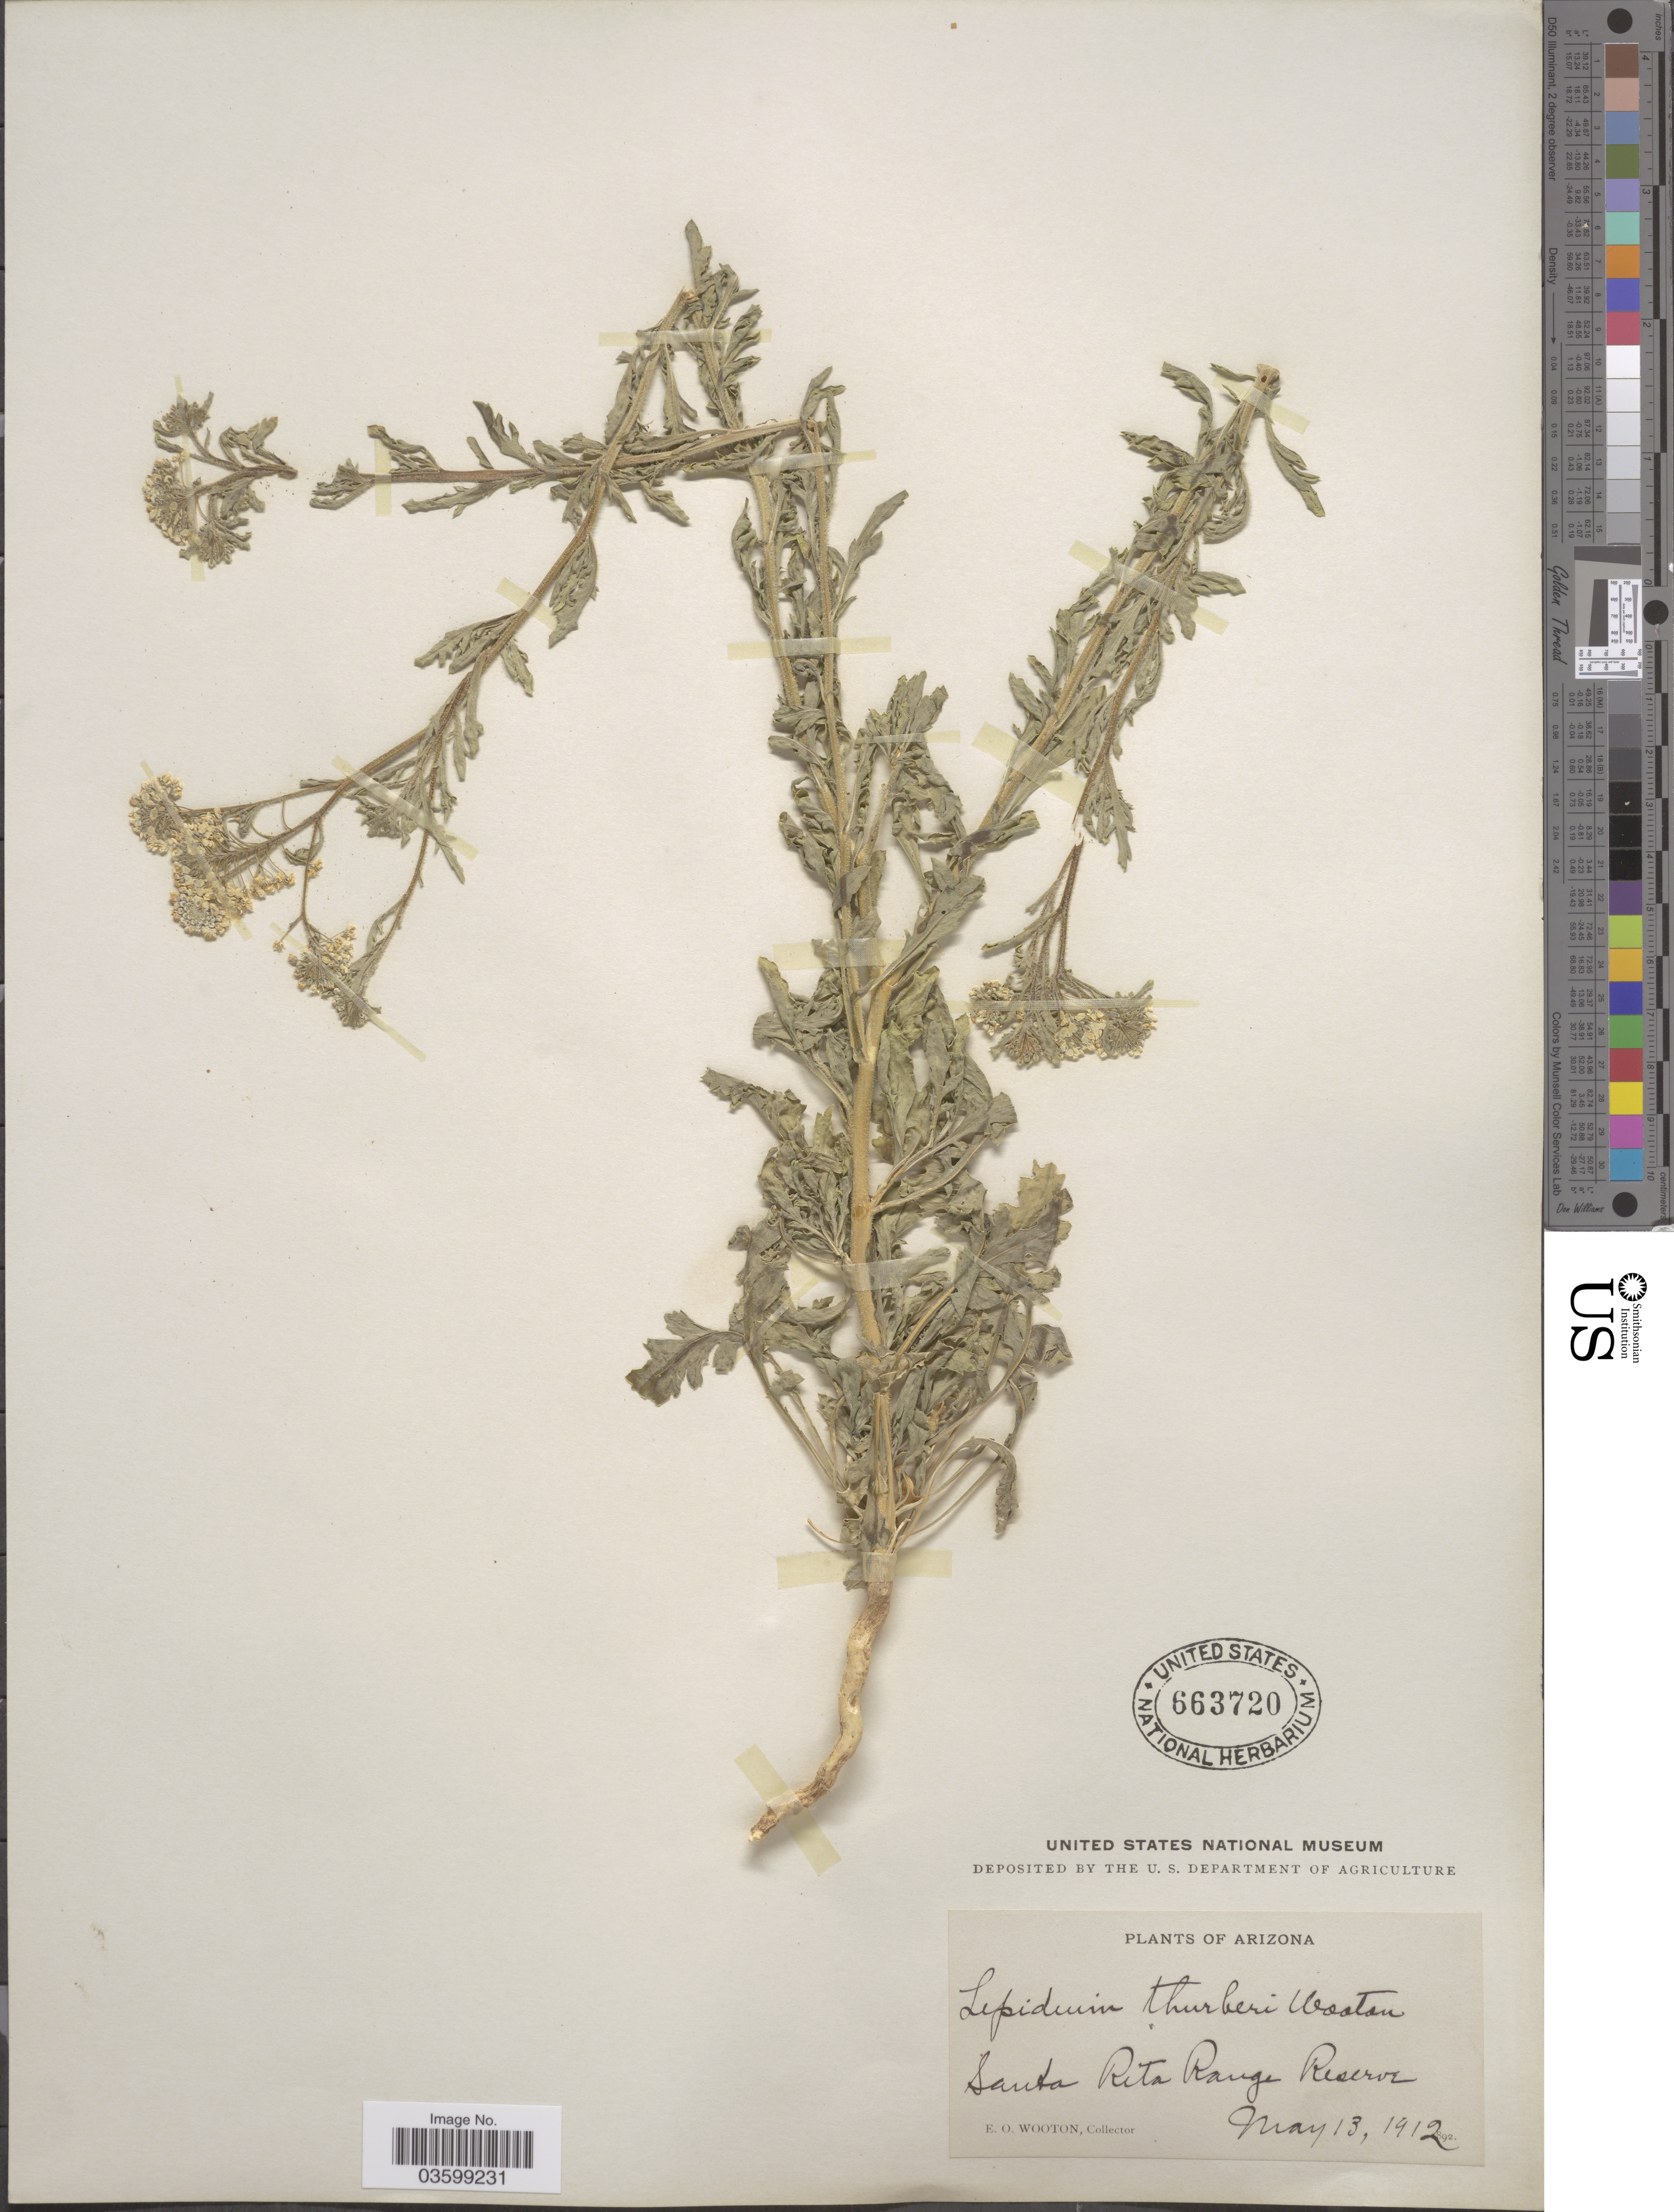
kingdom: Plantae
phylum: Tracheophyta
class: Magnoliopsida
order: Brassicales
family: Brassicaceae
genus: Lepidium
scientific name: Lepidium thurberi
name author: Wooton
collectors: E. O. Wooton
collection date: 1912-05-13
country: United States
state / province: Arizona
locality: Santa Rita Range Reserve.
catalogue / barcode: US 663720